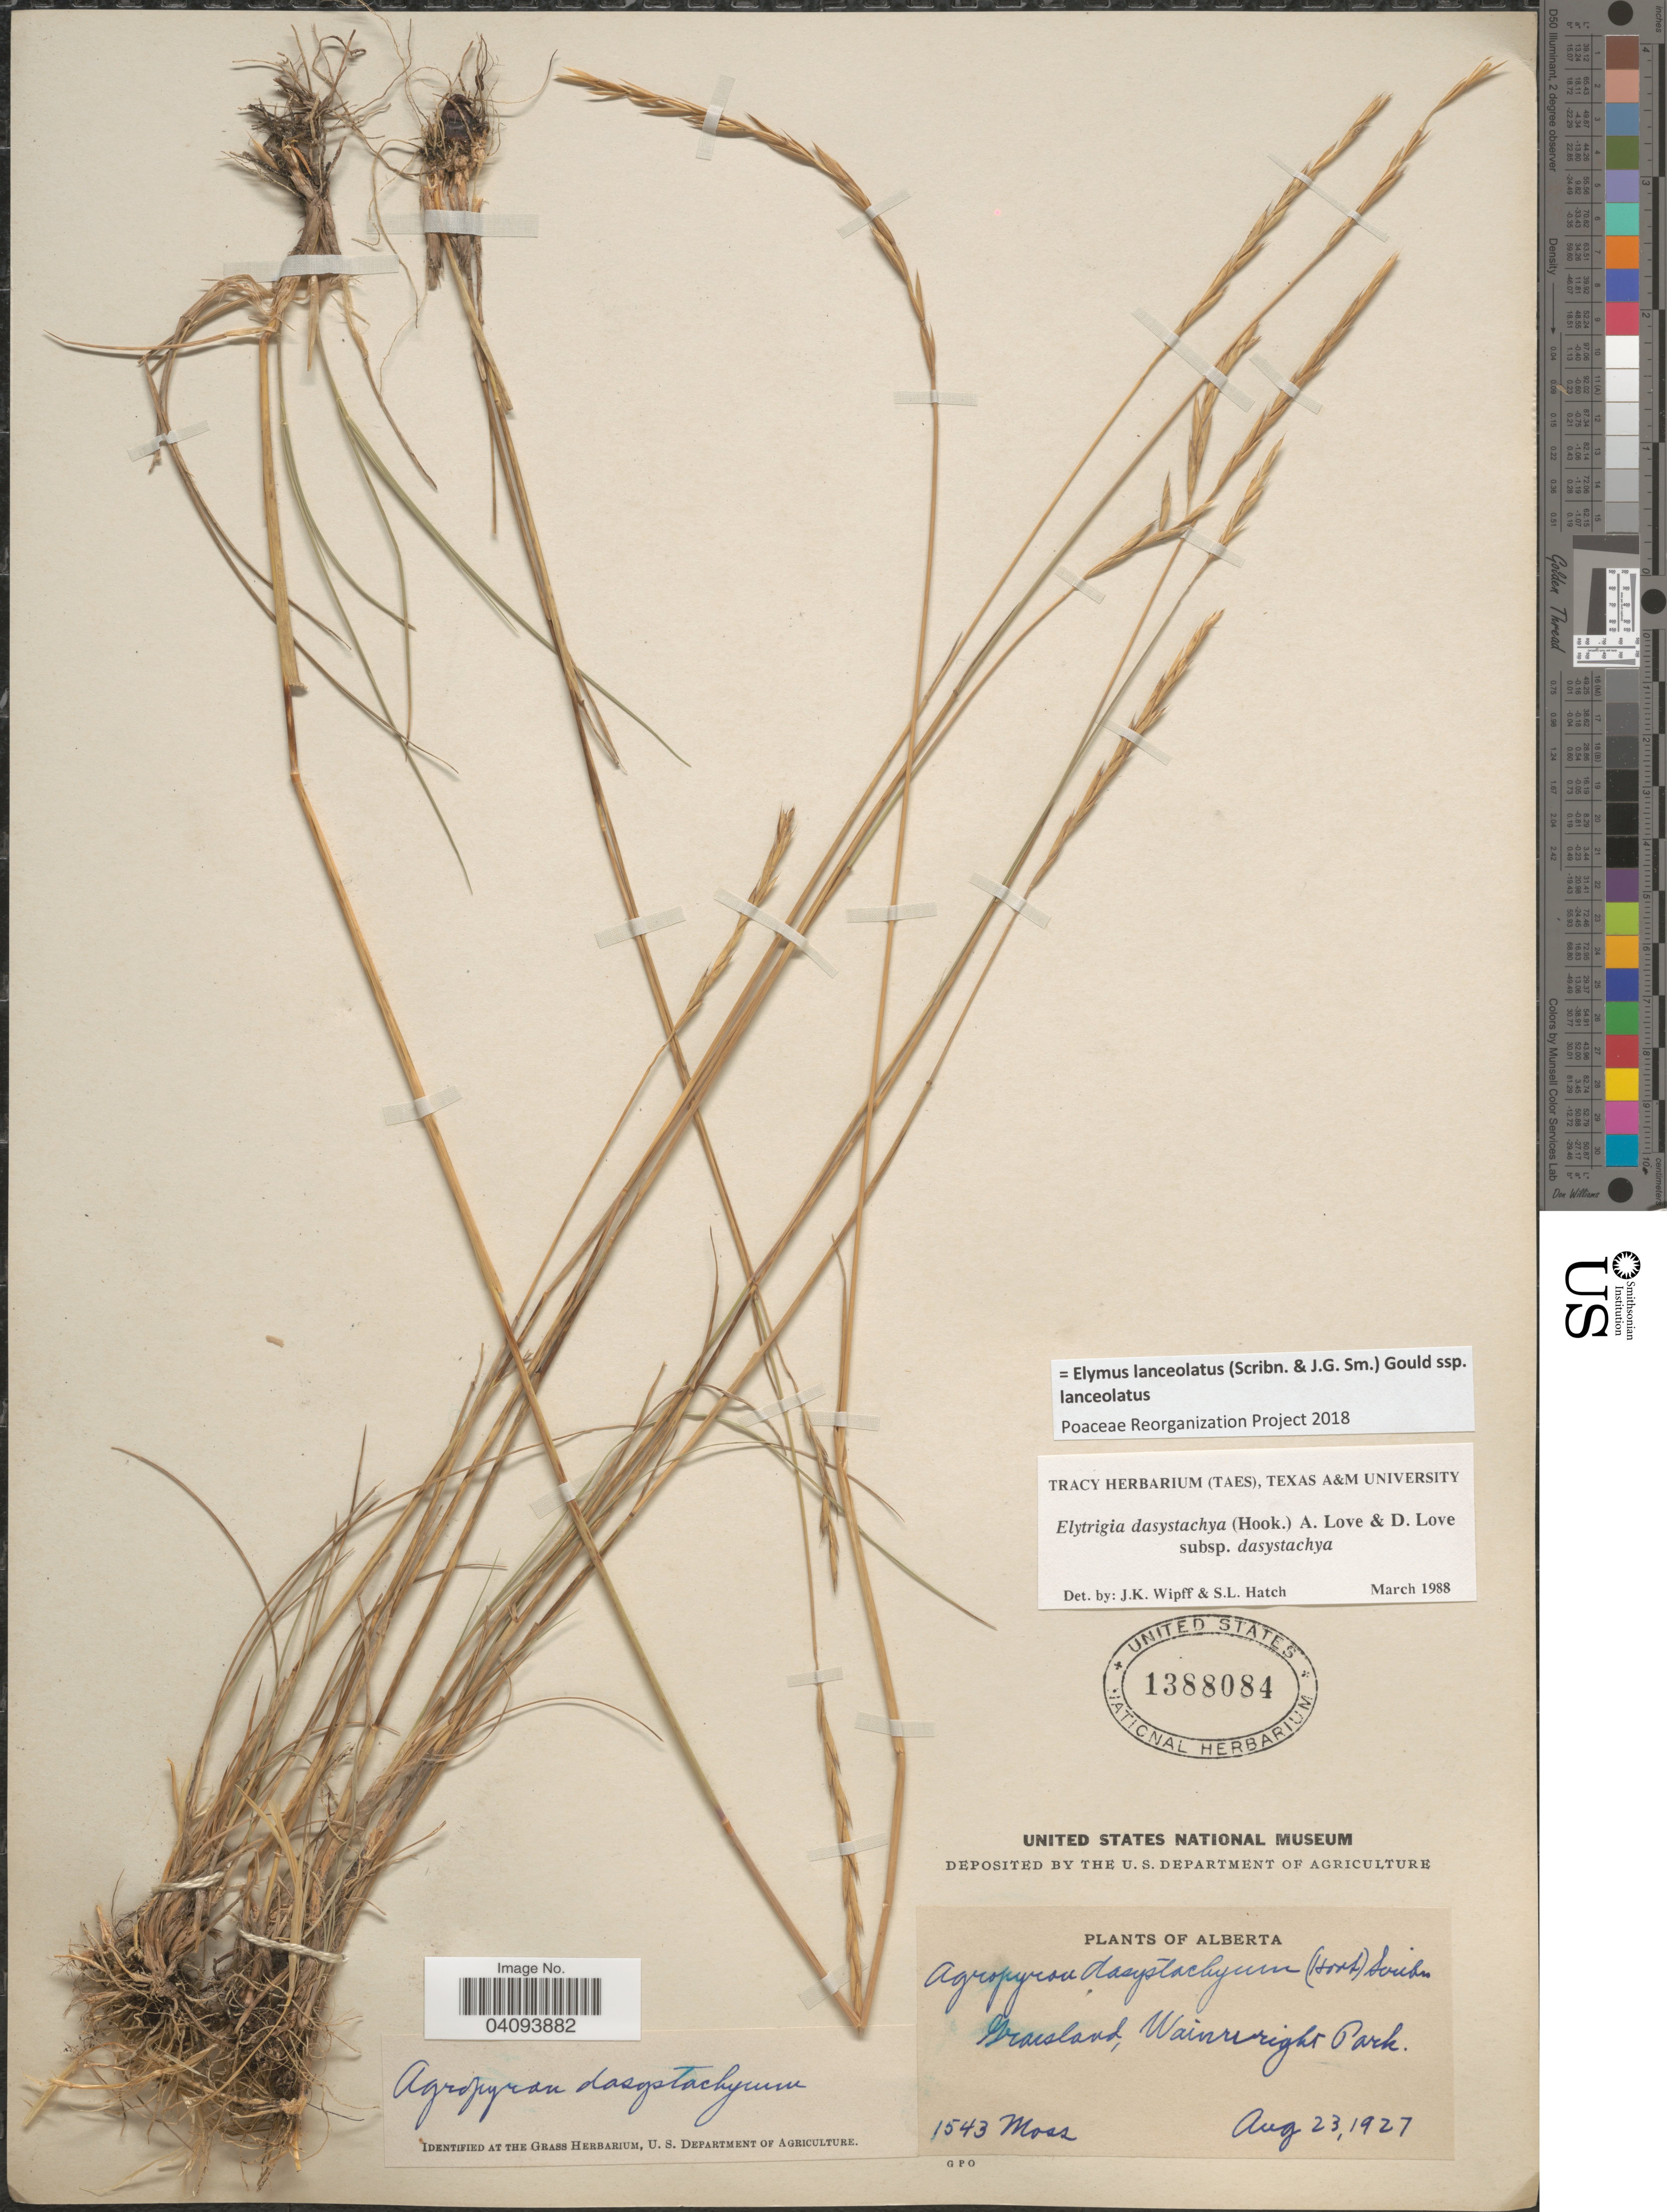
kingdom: Plantae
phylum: Tracheophyta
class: Liliopsida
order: Poales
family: Poaceae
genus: Elymus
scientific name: Elymus lanceolatus subsp. lanceolatus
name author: (Scribn. & J.G. Sm.) Gould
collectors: M. B. Moss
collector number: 1543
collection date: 1927-08-23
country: Canada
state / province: Alberta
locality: Grassland, Wainwright Park.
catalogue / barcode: US 1388084